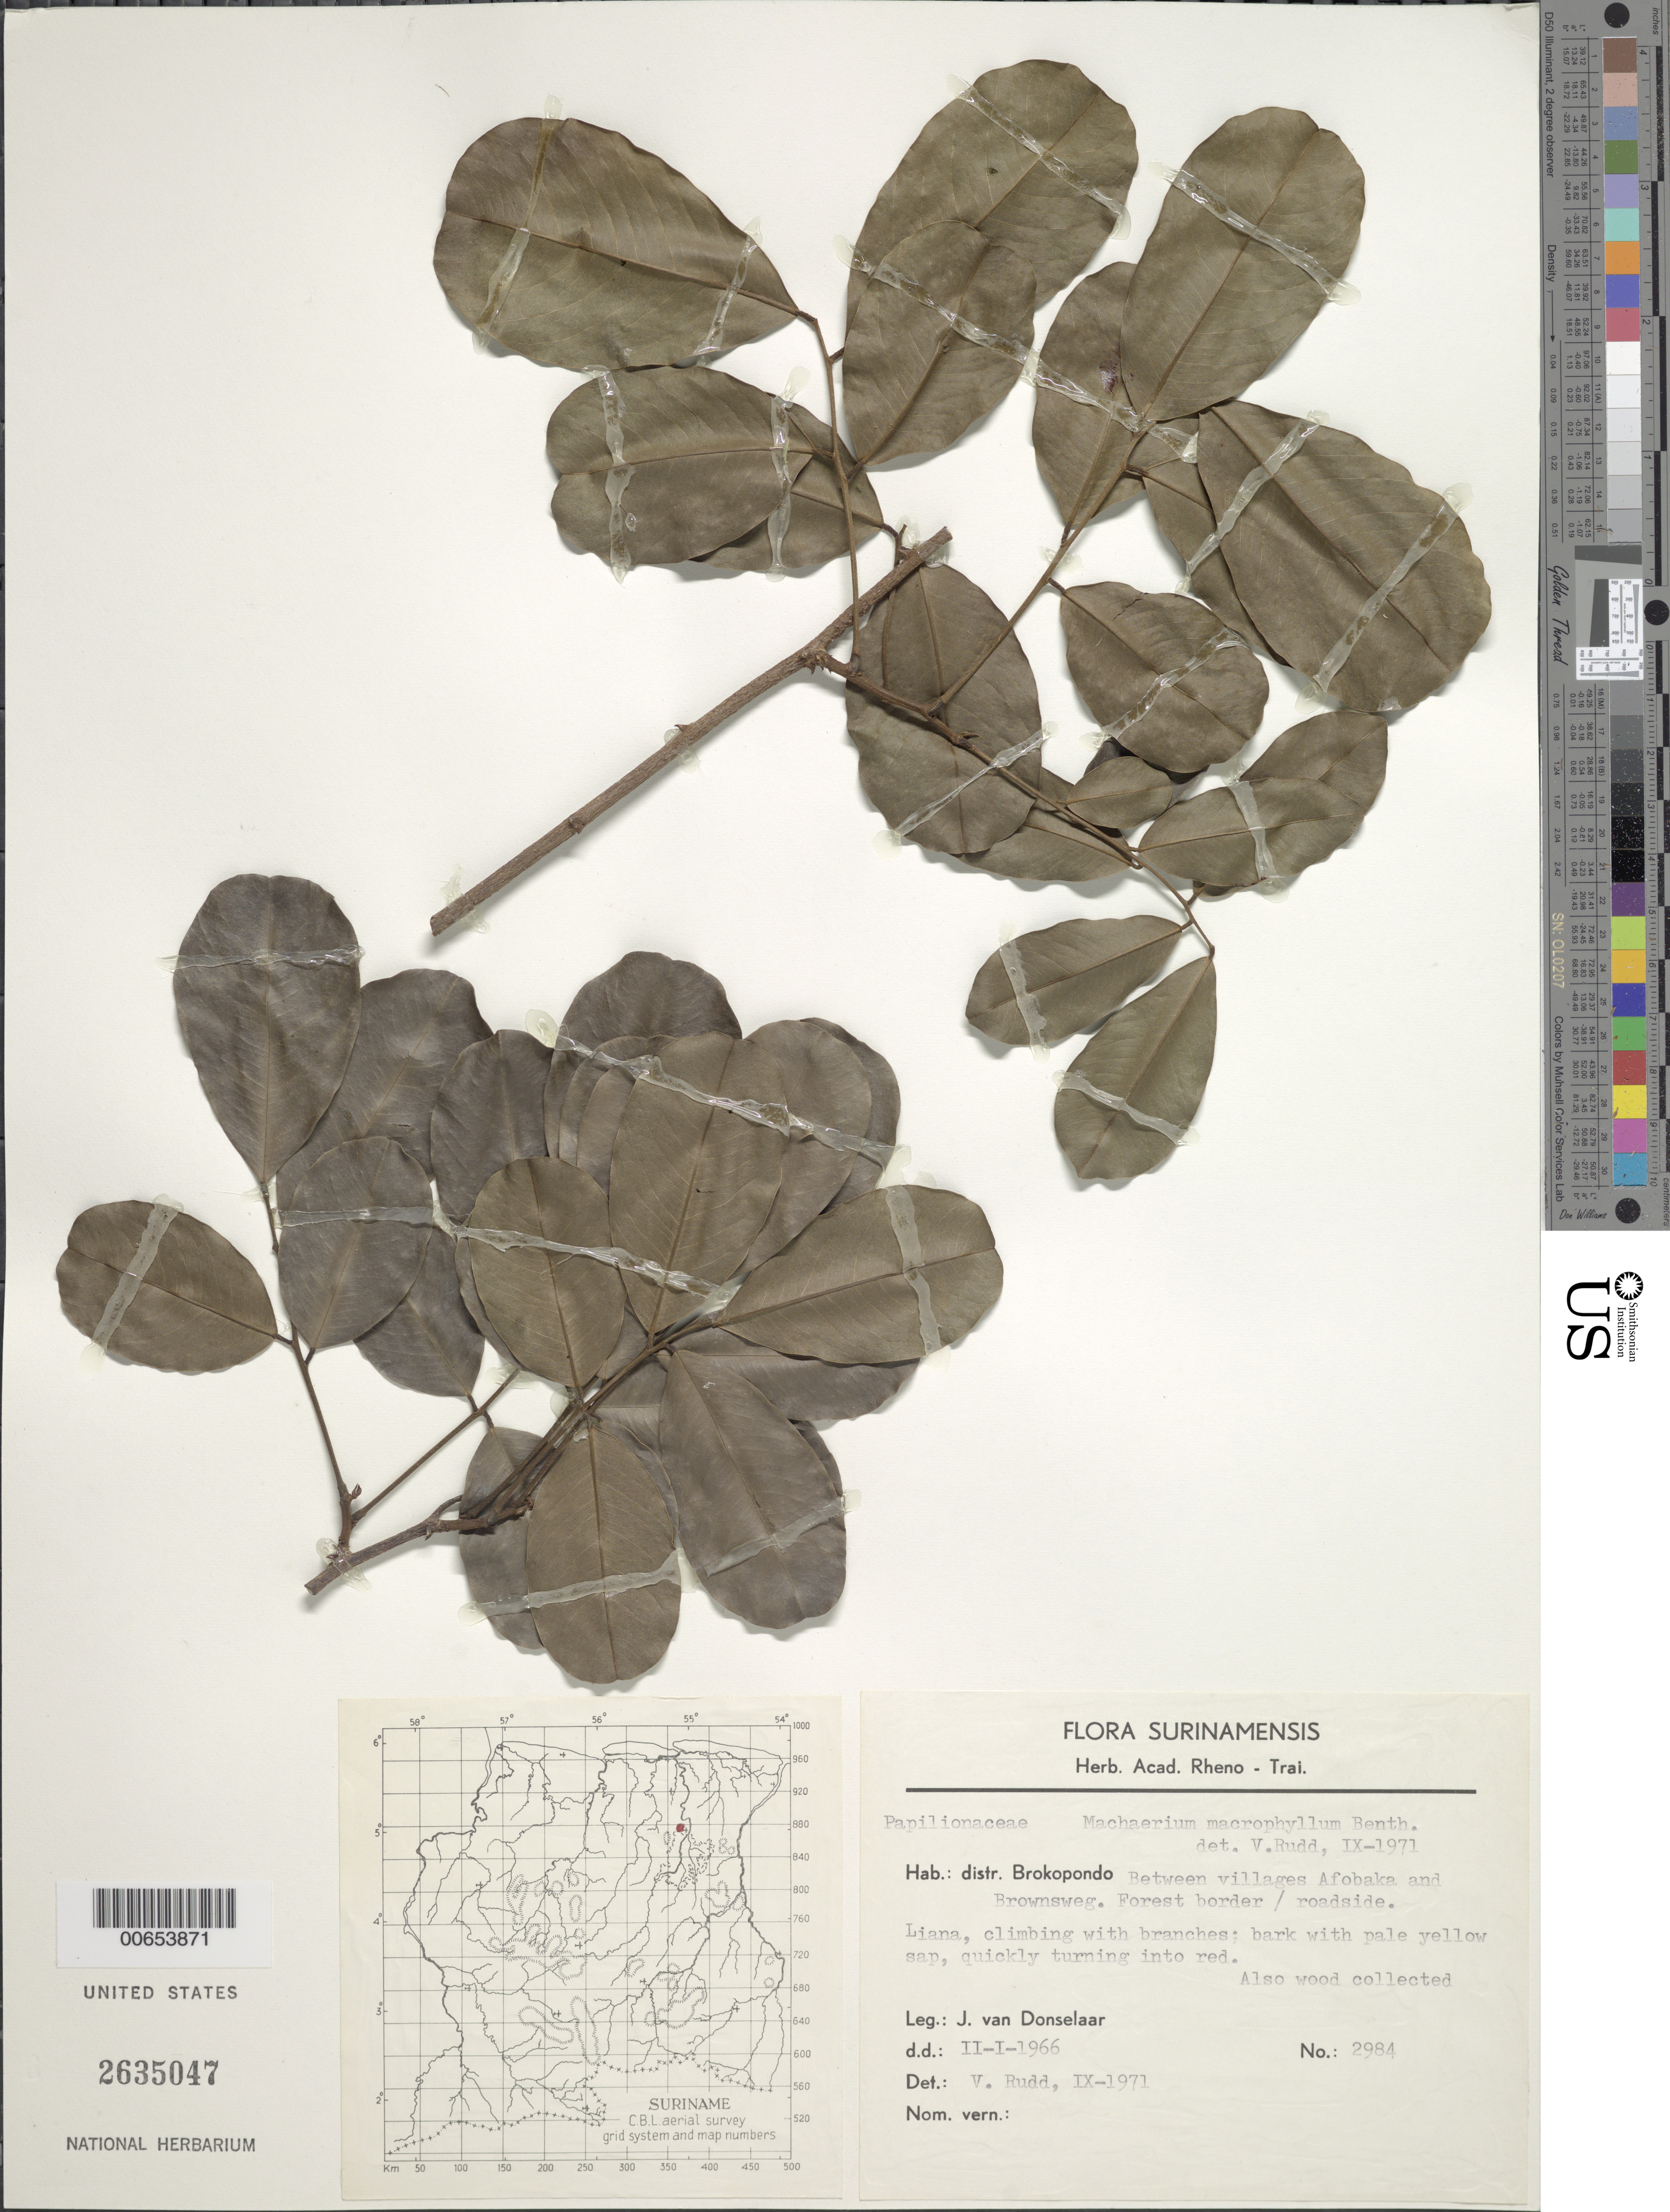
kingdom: Plantae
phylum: Tracheophyta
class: Magnoliopsida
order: Fabales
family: Fabaceae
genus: Machaerium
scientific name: Machaerium macrophyllum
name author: Benth.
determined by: Rudd, V. E.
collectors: J. Donselaar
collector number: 2984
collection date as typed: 2-Jan-66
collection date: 1966-01-02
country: Suriname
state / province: Brokopondo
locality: Afobaka, betw. Afobaka and Brownsweg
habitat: Forest border/roadside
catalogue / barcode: US 2635047